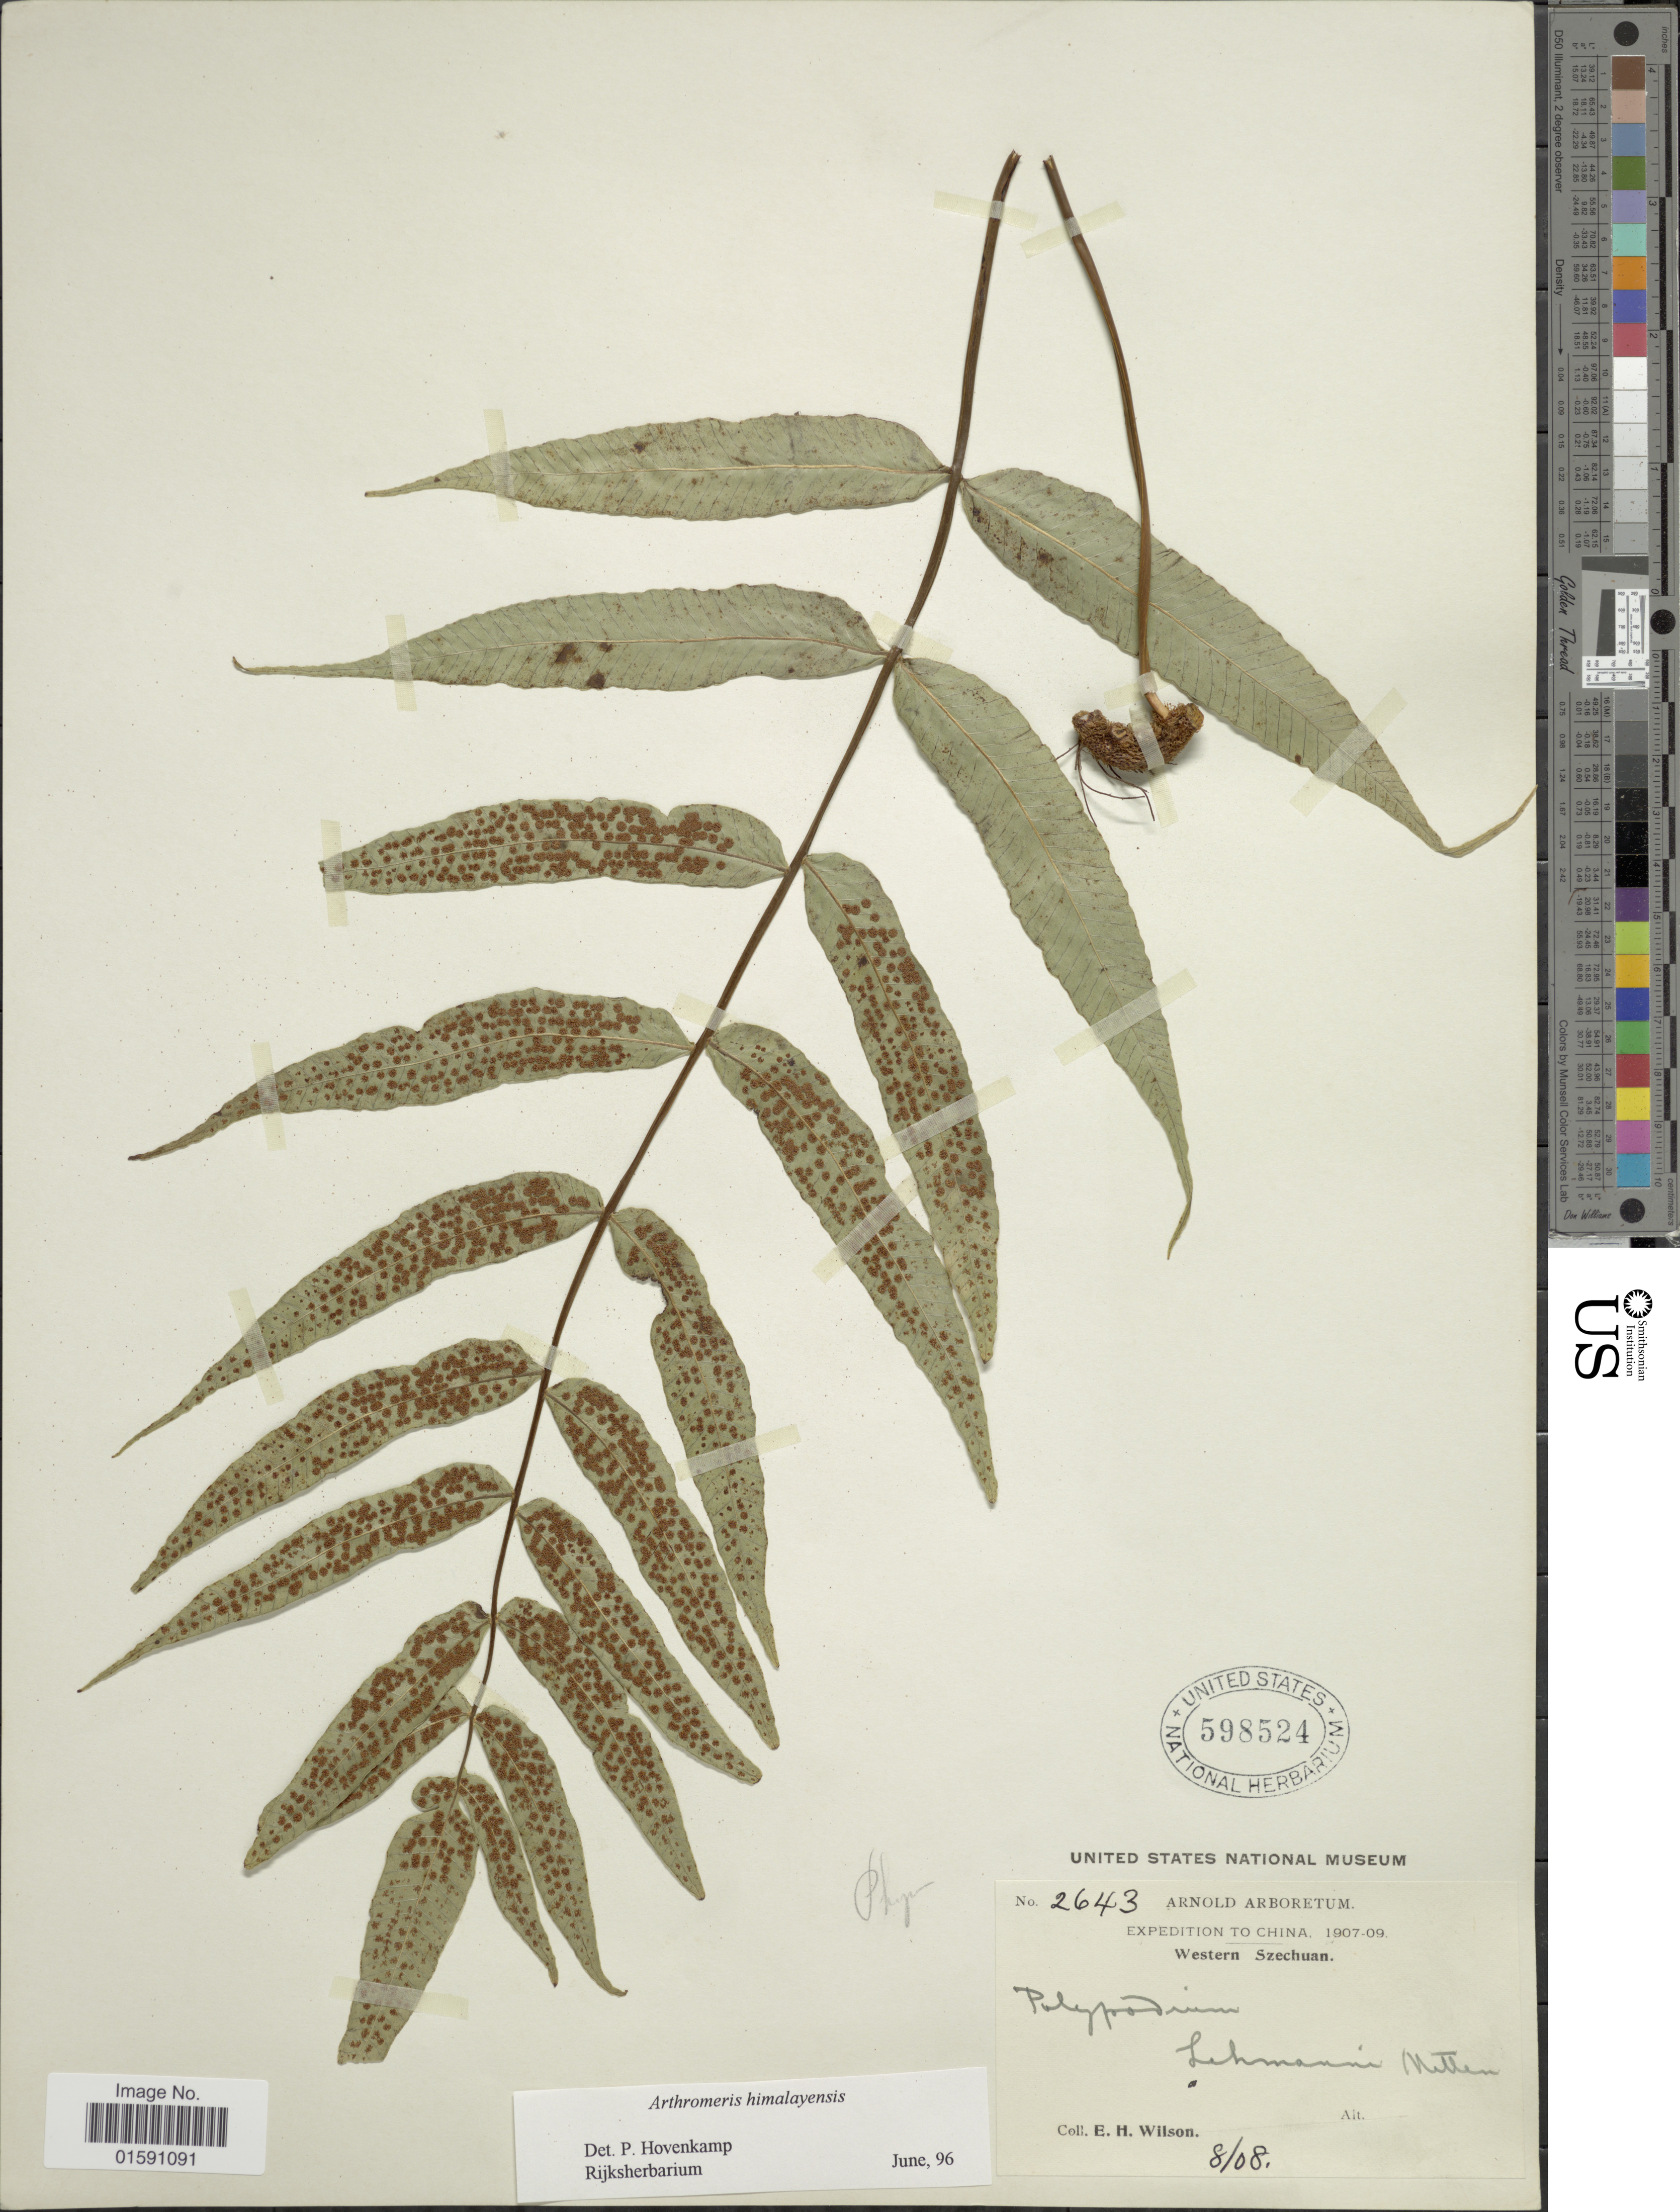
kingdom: Plantae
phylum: Tracheophyta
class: Polypodiopsida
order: Polypodiales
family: Polypodiaceae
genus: Arthromeris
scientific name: Arthromeris himalayensis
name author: (Hook.) Ching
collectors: E. Wilson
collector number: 2643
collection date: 1908-08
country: China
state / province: Sichuan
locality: Western Szechuan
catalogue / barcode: US 598524